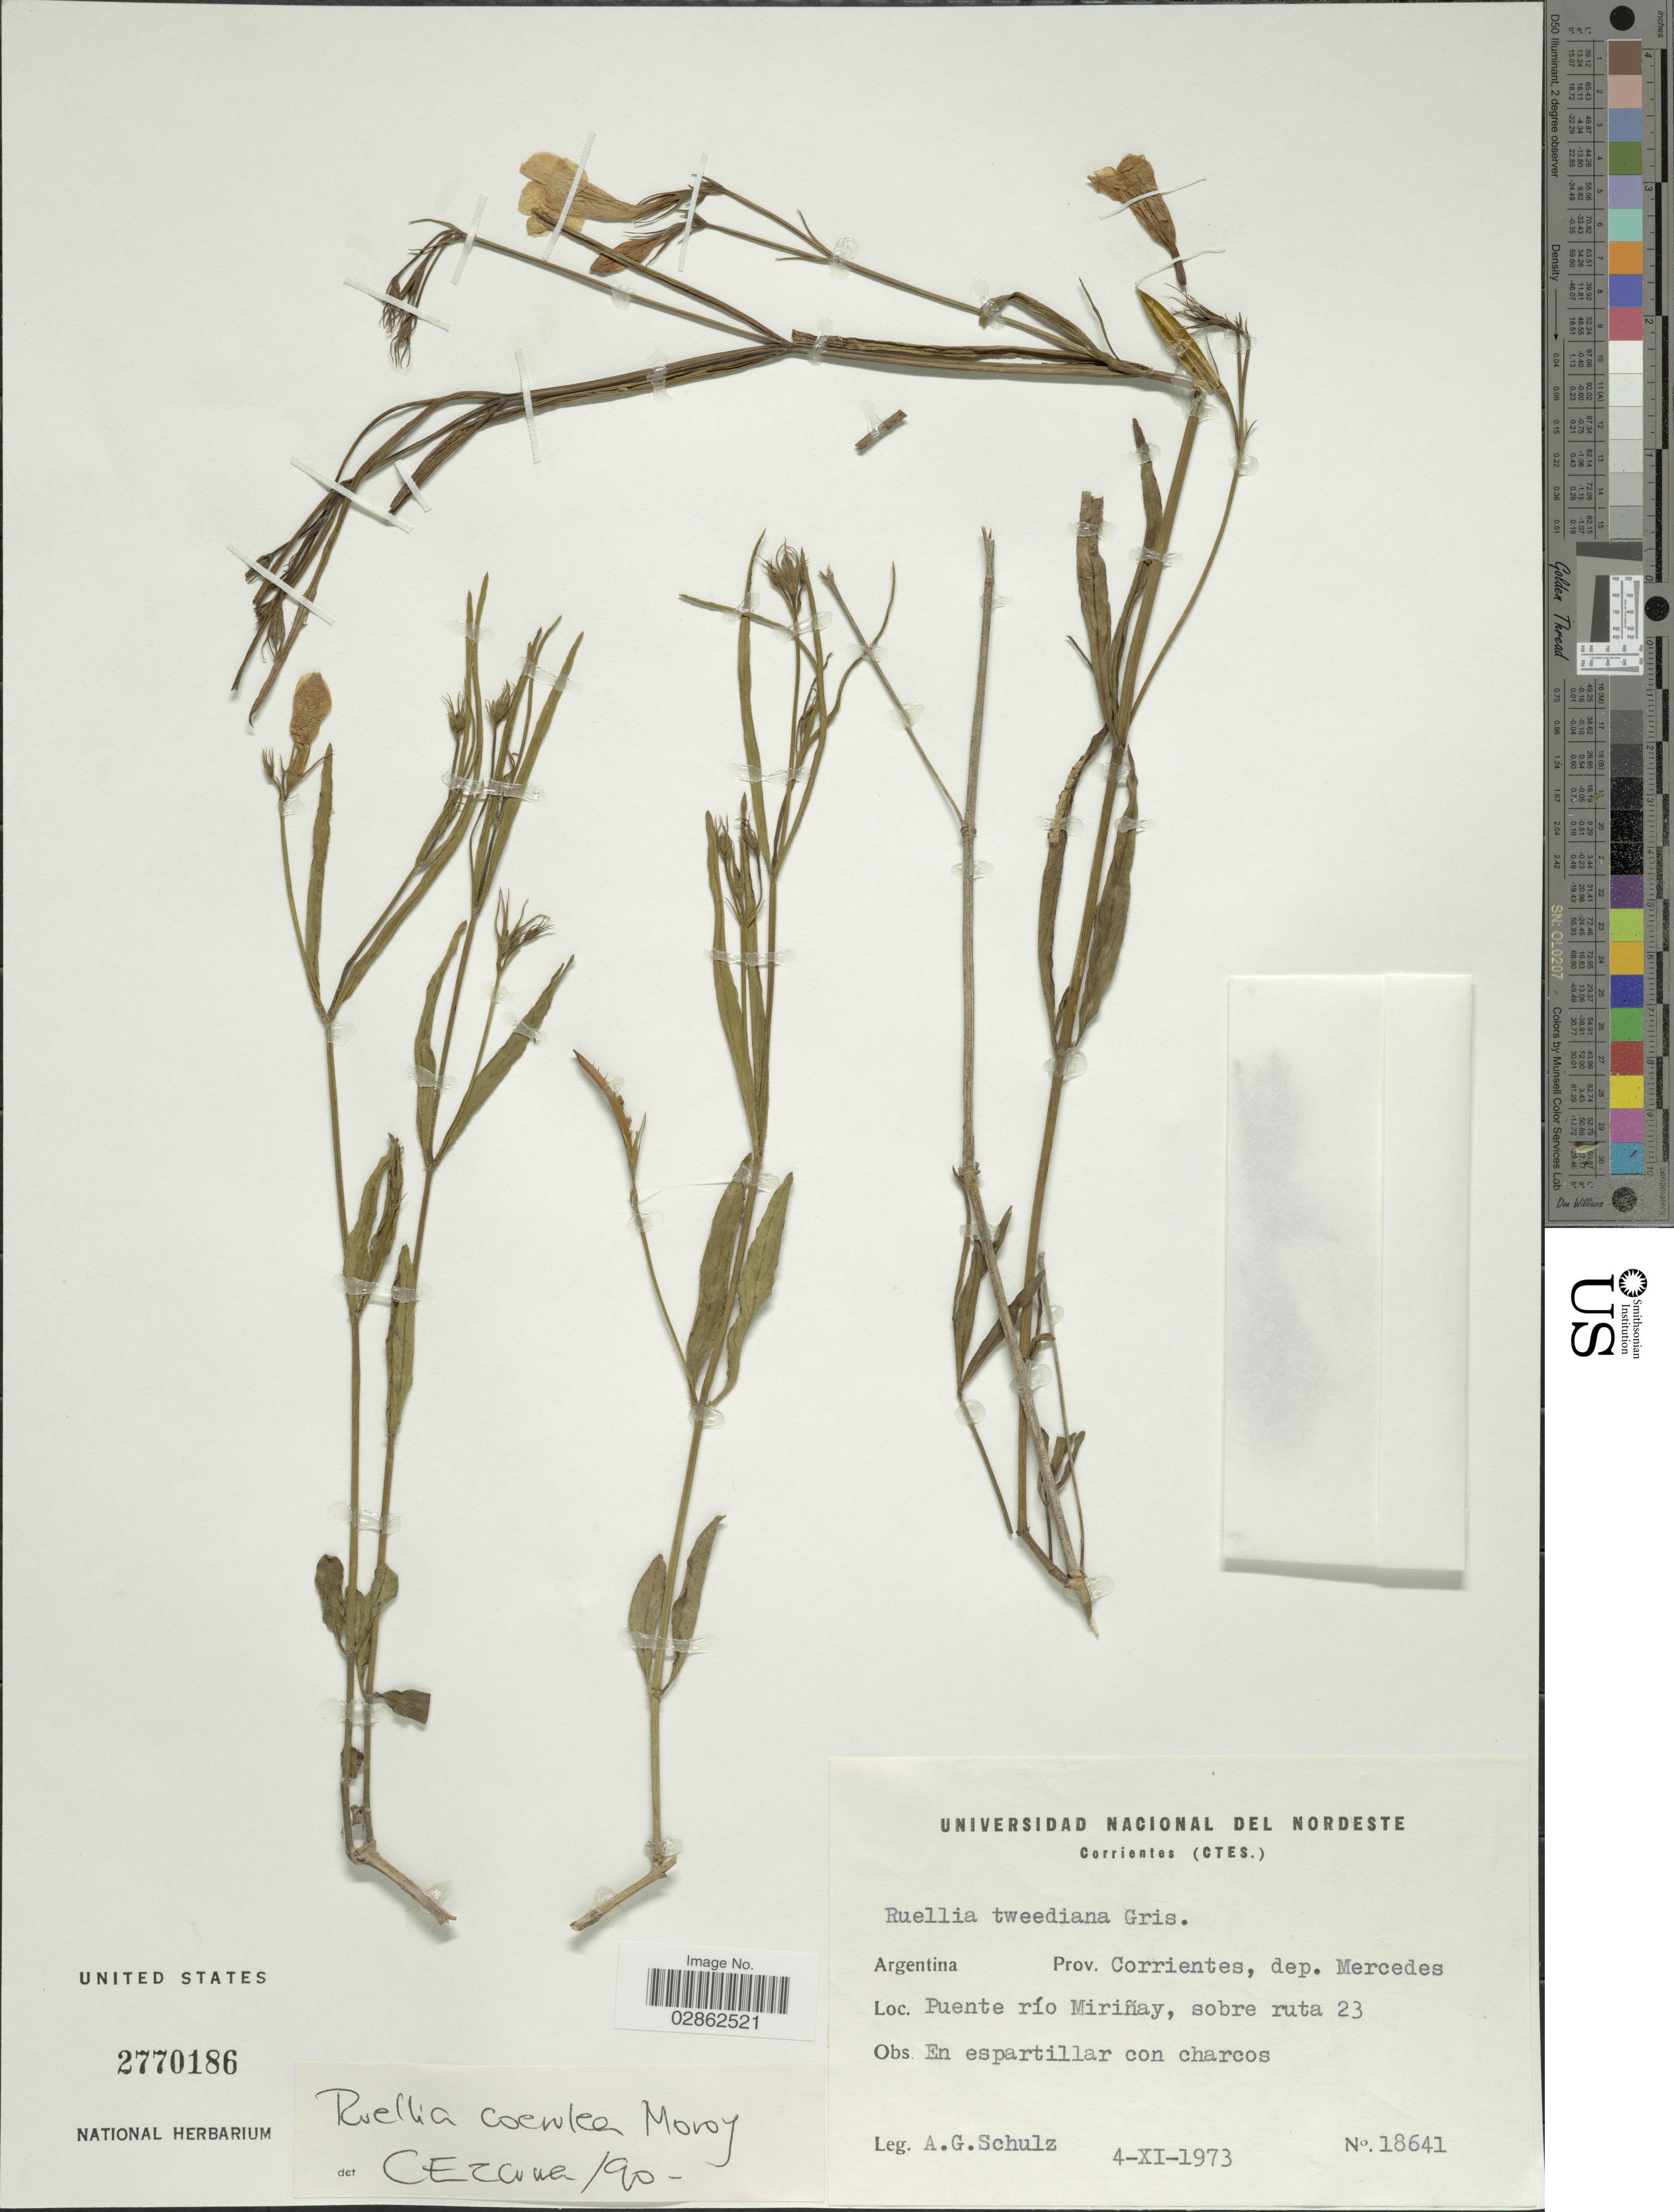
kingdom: Plantae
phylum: Tracheophyta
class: Magnoliopsida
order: Lamiales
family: Acanthaceae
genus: Ruellia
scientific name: Ruellia coerulea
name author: Morong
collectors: A. G. Schulz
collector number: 18641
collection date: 1973-11-04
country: Argentina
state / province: Corrientes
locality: Dep. Mercedes. Puente río Miriñay, sobre ruta 23.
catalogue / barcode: US 2770186